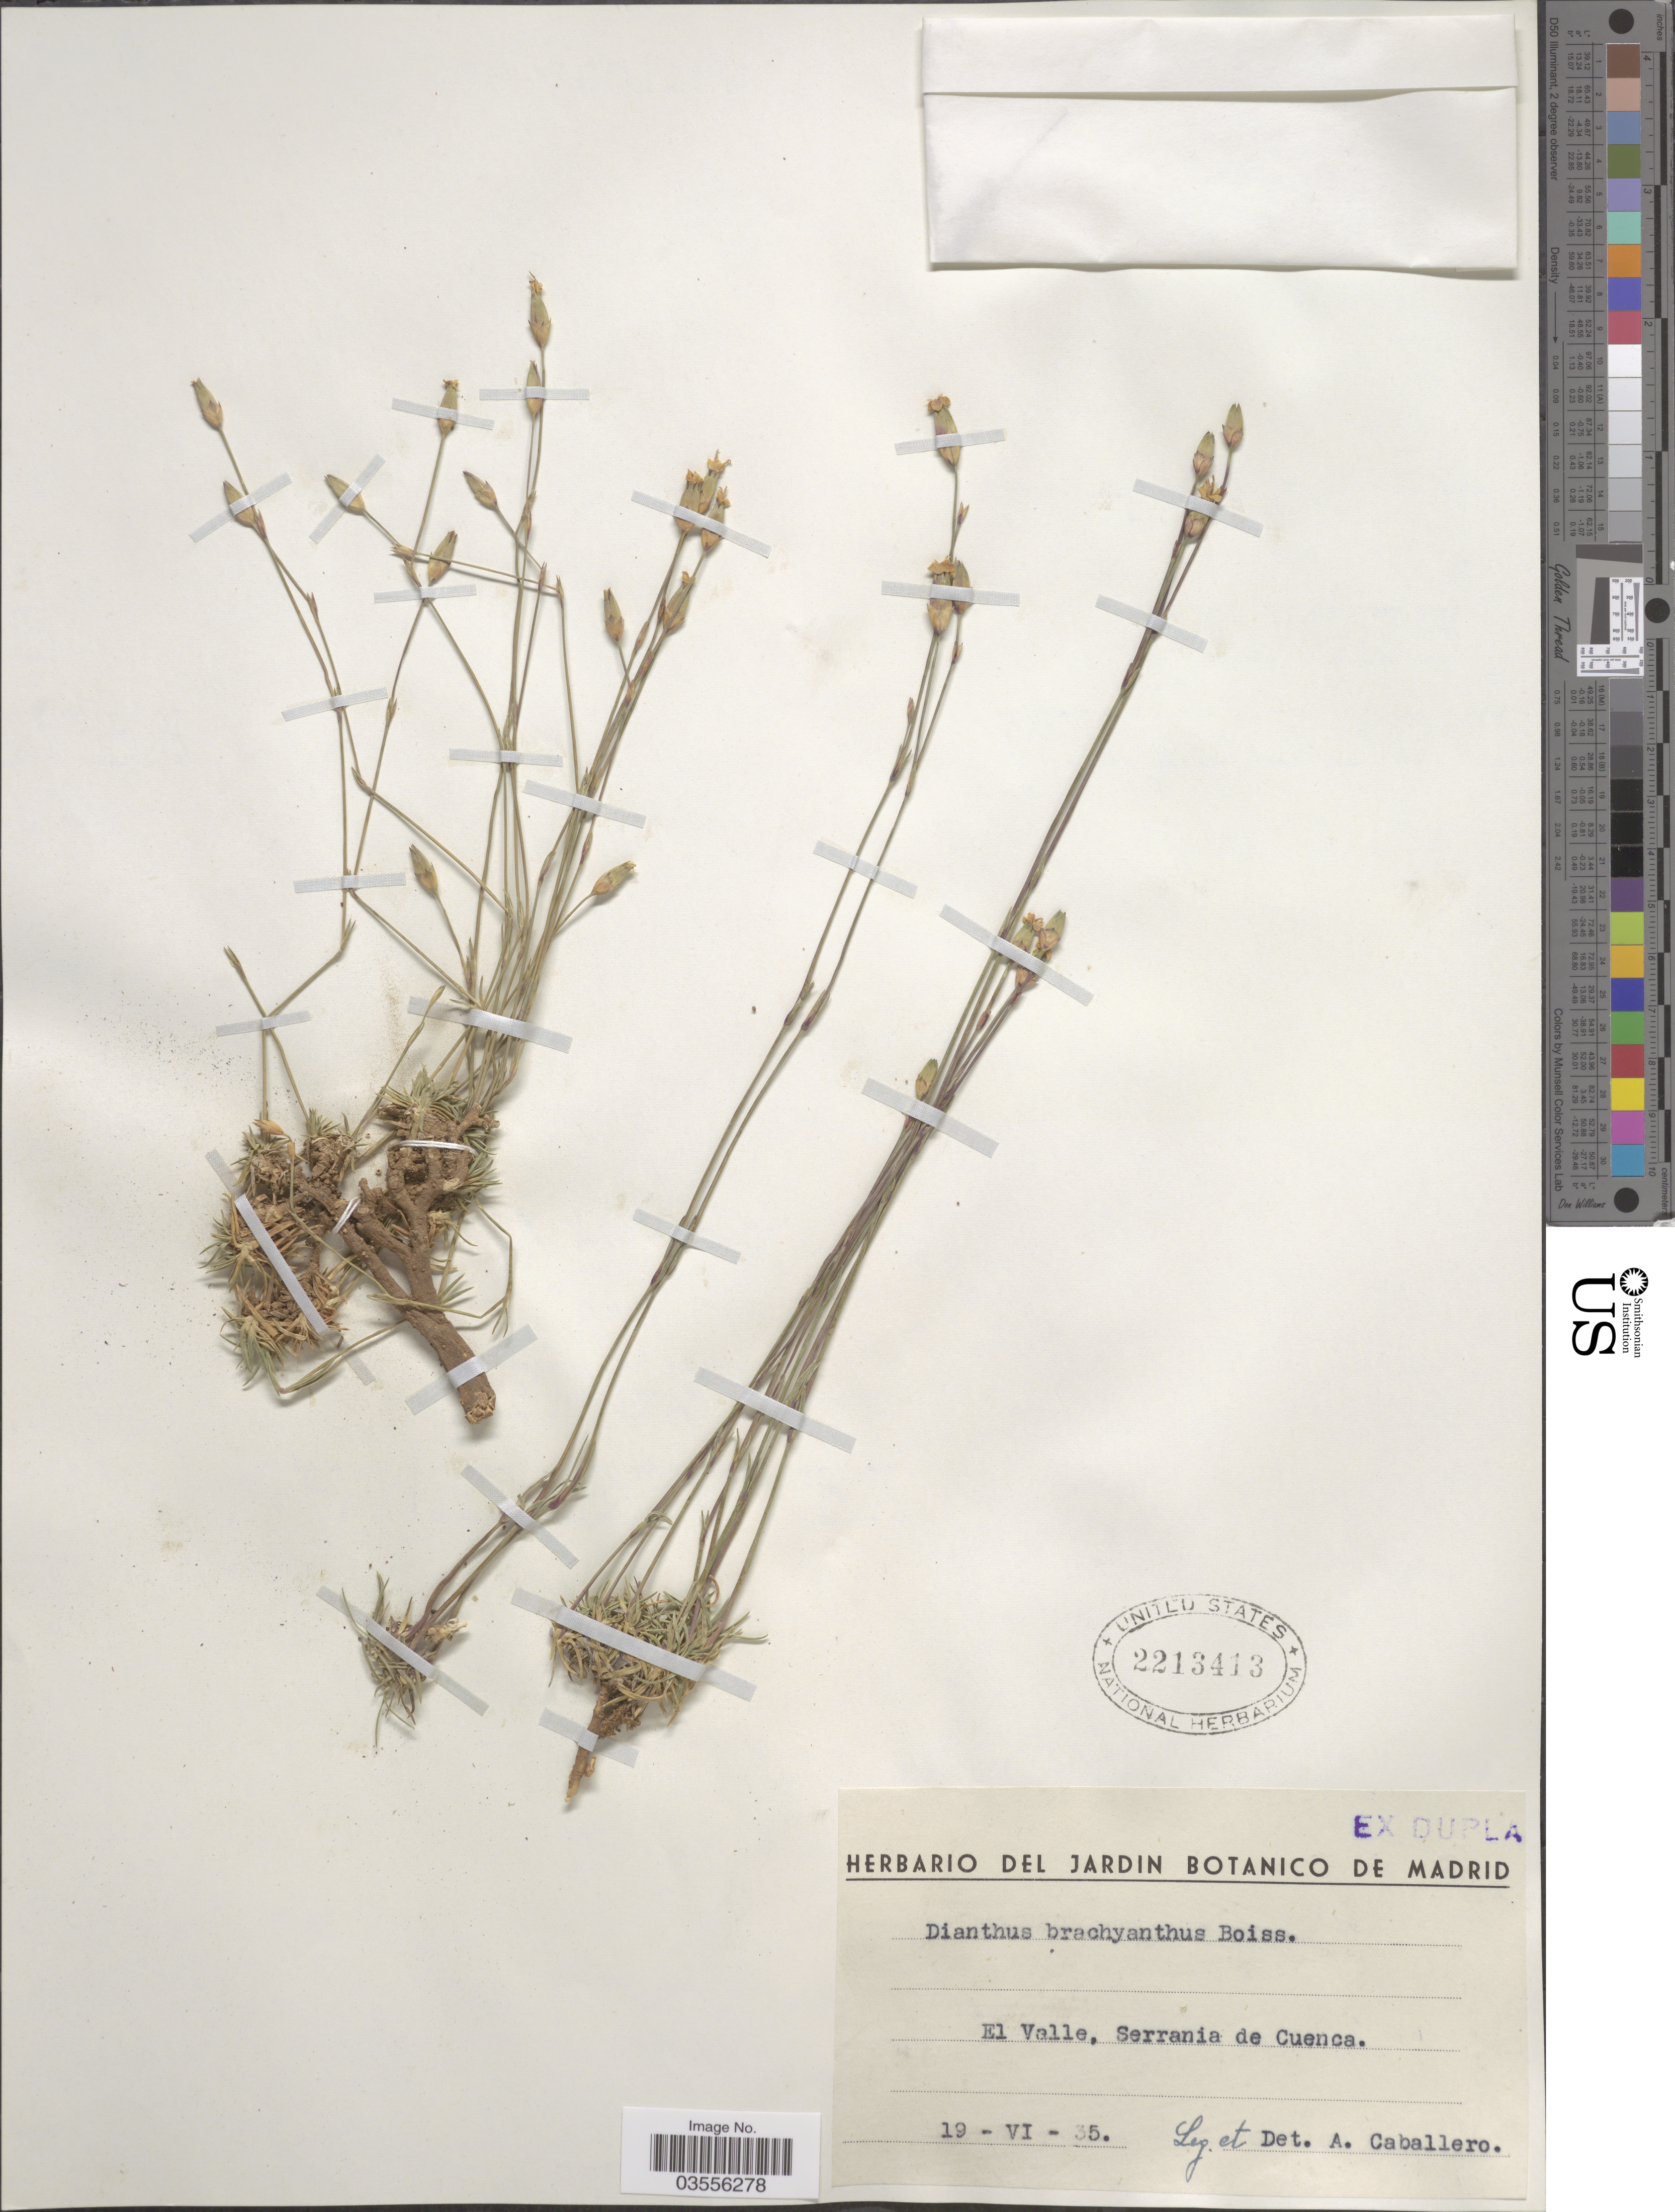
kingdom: Plantae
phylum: Tracheophyta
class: Magnoliopsida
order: Caryophyllales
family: Caryophyllaceae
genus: Dianthus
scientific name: Dianthus brachyanthus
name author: Boiss.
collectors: A. Caballero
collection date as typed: Transcribed d/m/y: 19/6/35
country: Spain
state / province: Madrid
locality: El Valle, Serrania de Cuenca.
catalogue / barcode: US 2213413